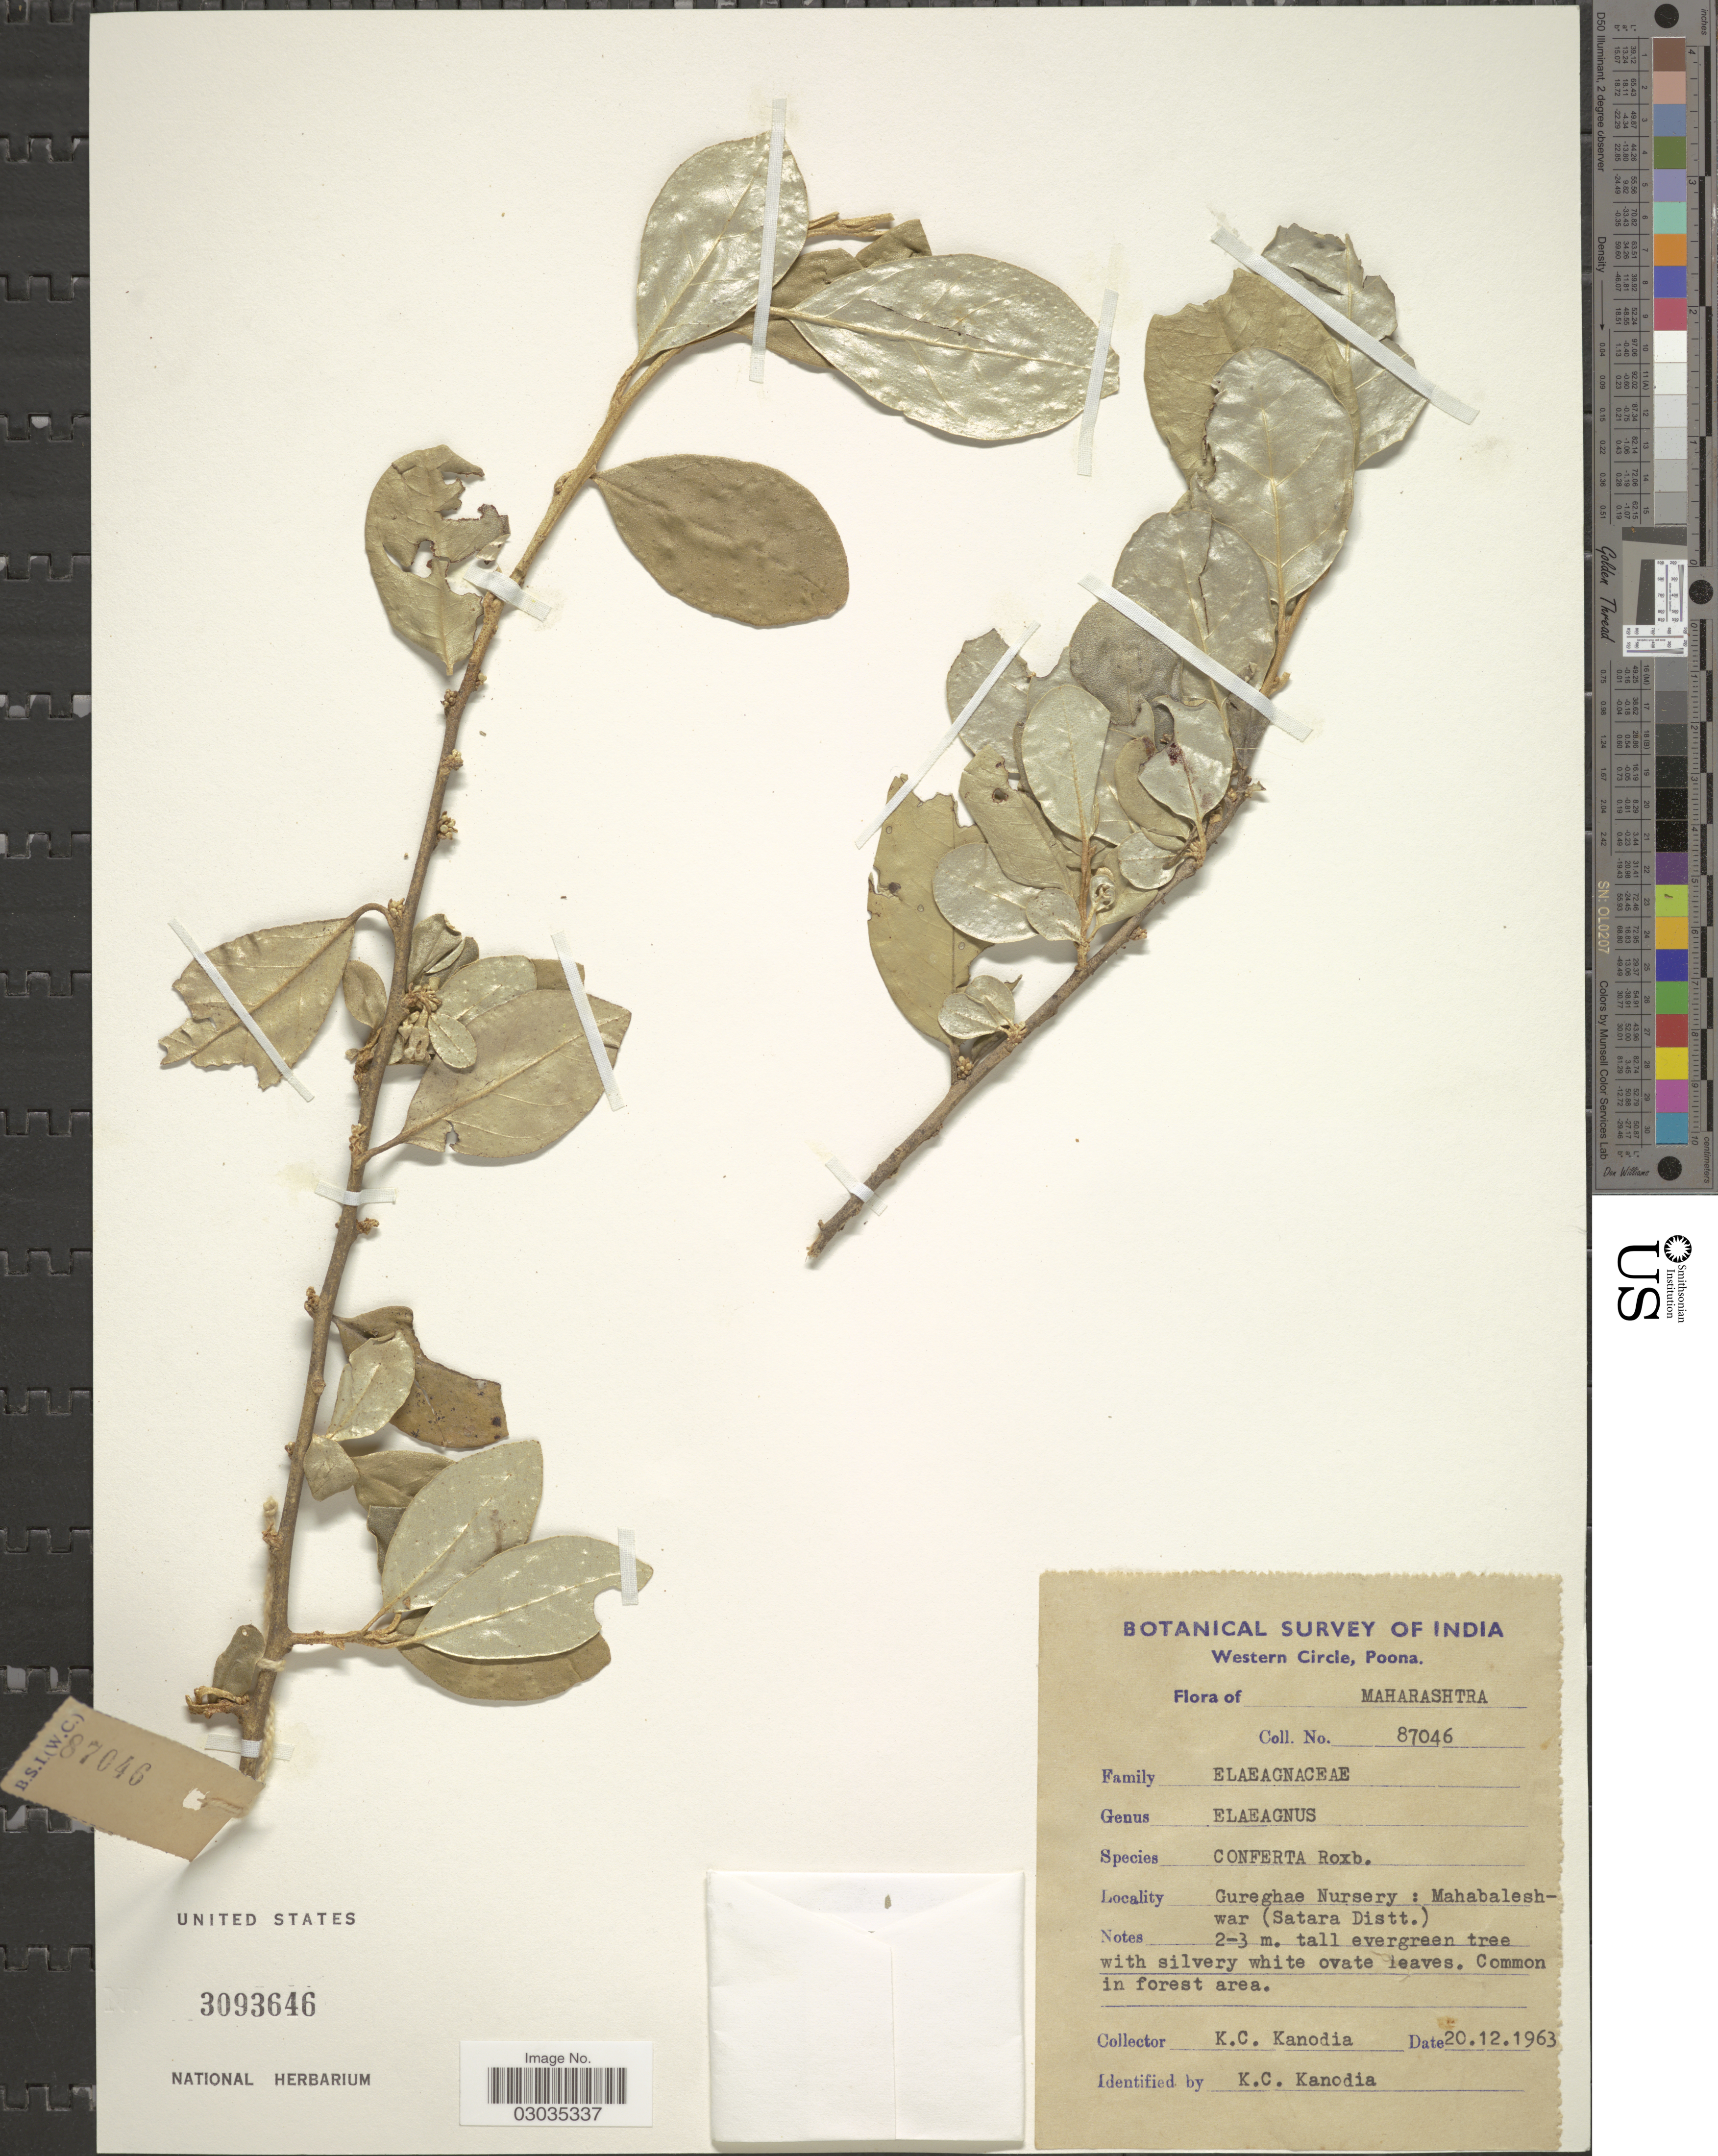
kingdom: Plantae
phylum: Tracheophyta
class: Magnoliopsida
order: Rosales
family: Elaeagnaceae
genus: Elaeagnus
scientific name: Elaeagnus conferta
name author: Roxb.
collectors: K. Kanodia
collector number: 87046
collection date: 1963-12-20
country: India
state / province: Maharashtra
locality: Gureghae Nursery: Mahabaleshwar (Satara Distt.)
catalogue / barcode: US 3093646